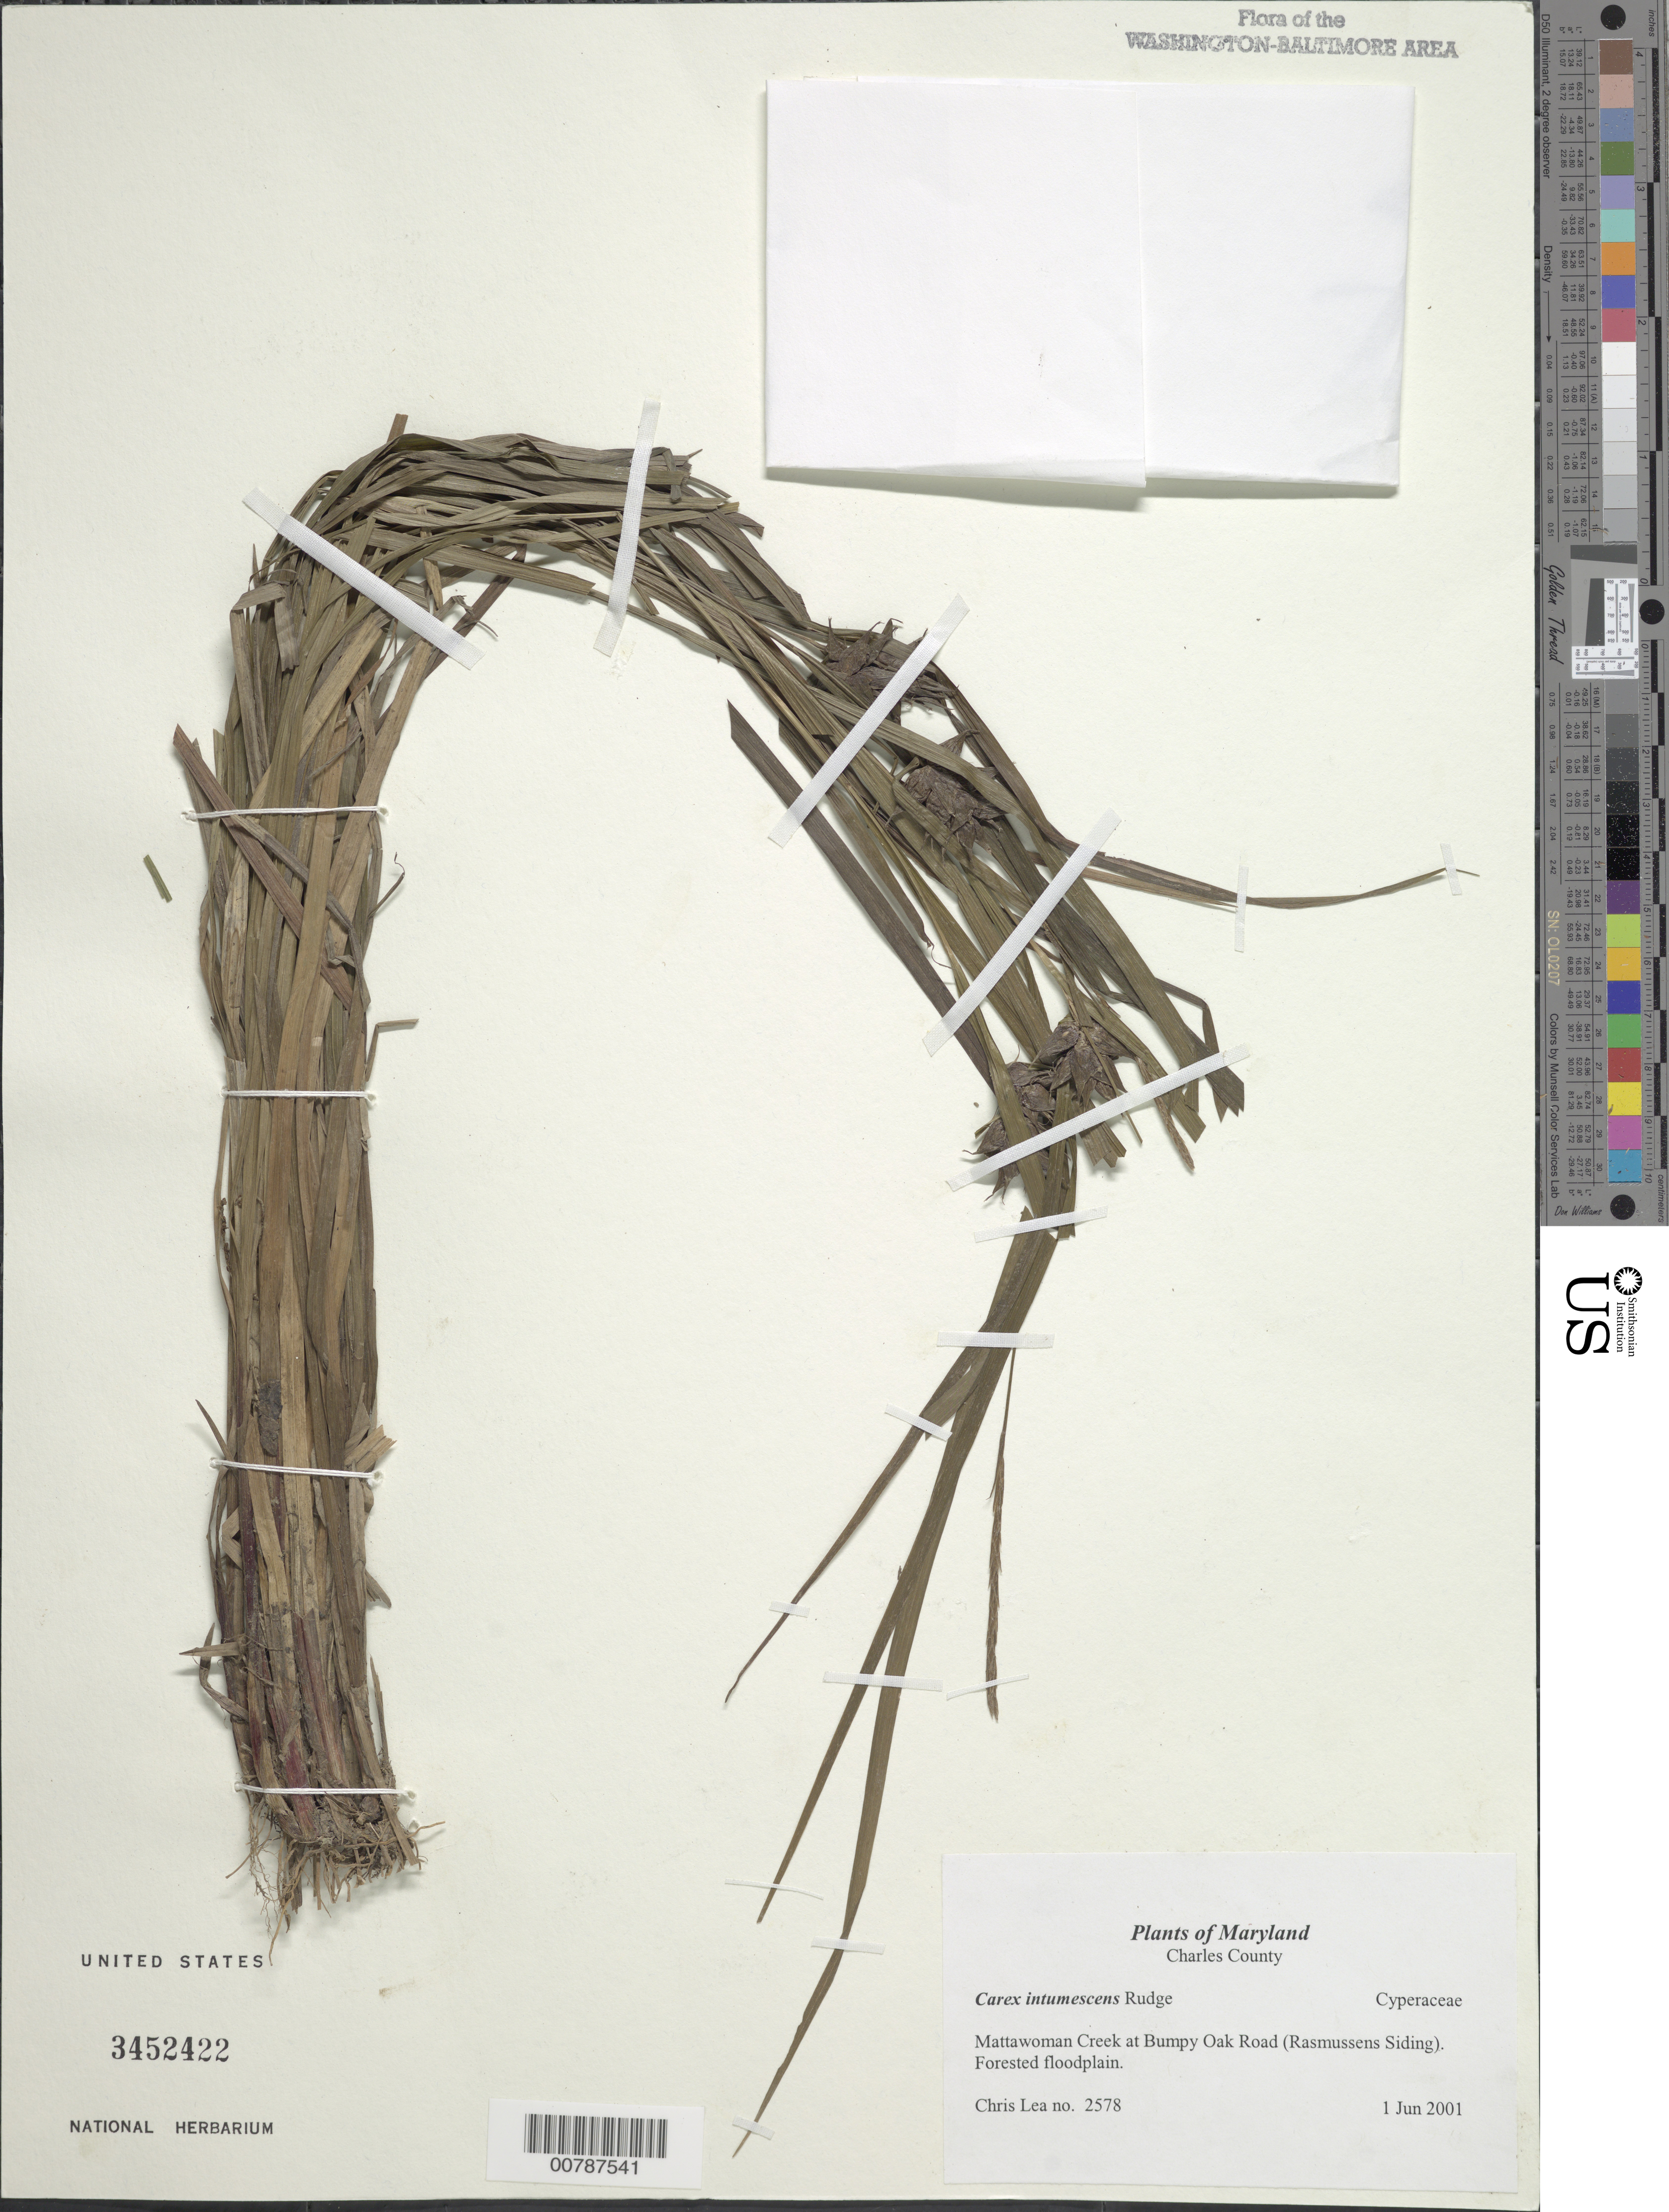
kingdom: Plantae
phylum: Tracheophyta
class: Liliopsida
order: Poales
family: Cyperaceae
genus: Carex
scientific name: Carex intumescens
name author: Rudge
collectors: C. Lea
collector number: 2578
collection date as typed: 01 Jun 2001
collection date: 2001-06-01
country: United States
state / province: Maryland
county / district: Charles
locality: Mattawoman Creek at Bumpy Oak Road (Rasmussens Siding).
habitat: Forested floodplain.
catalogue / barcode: US 3452422